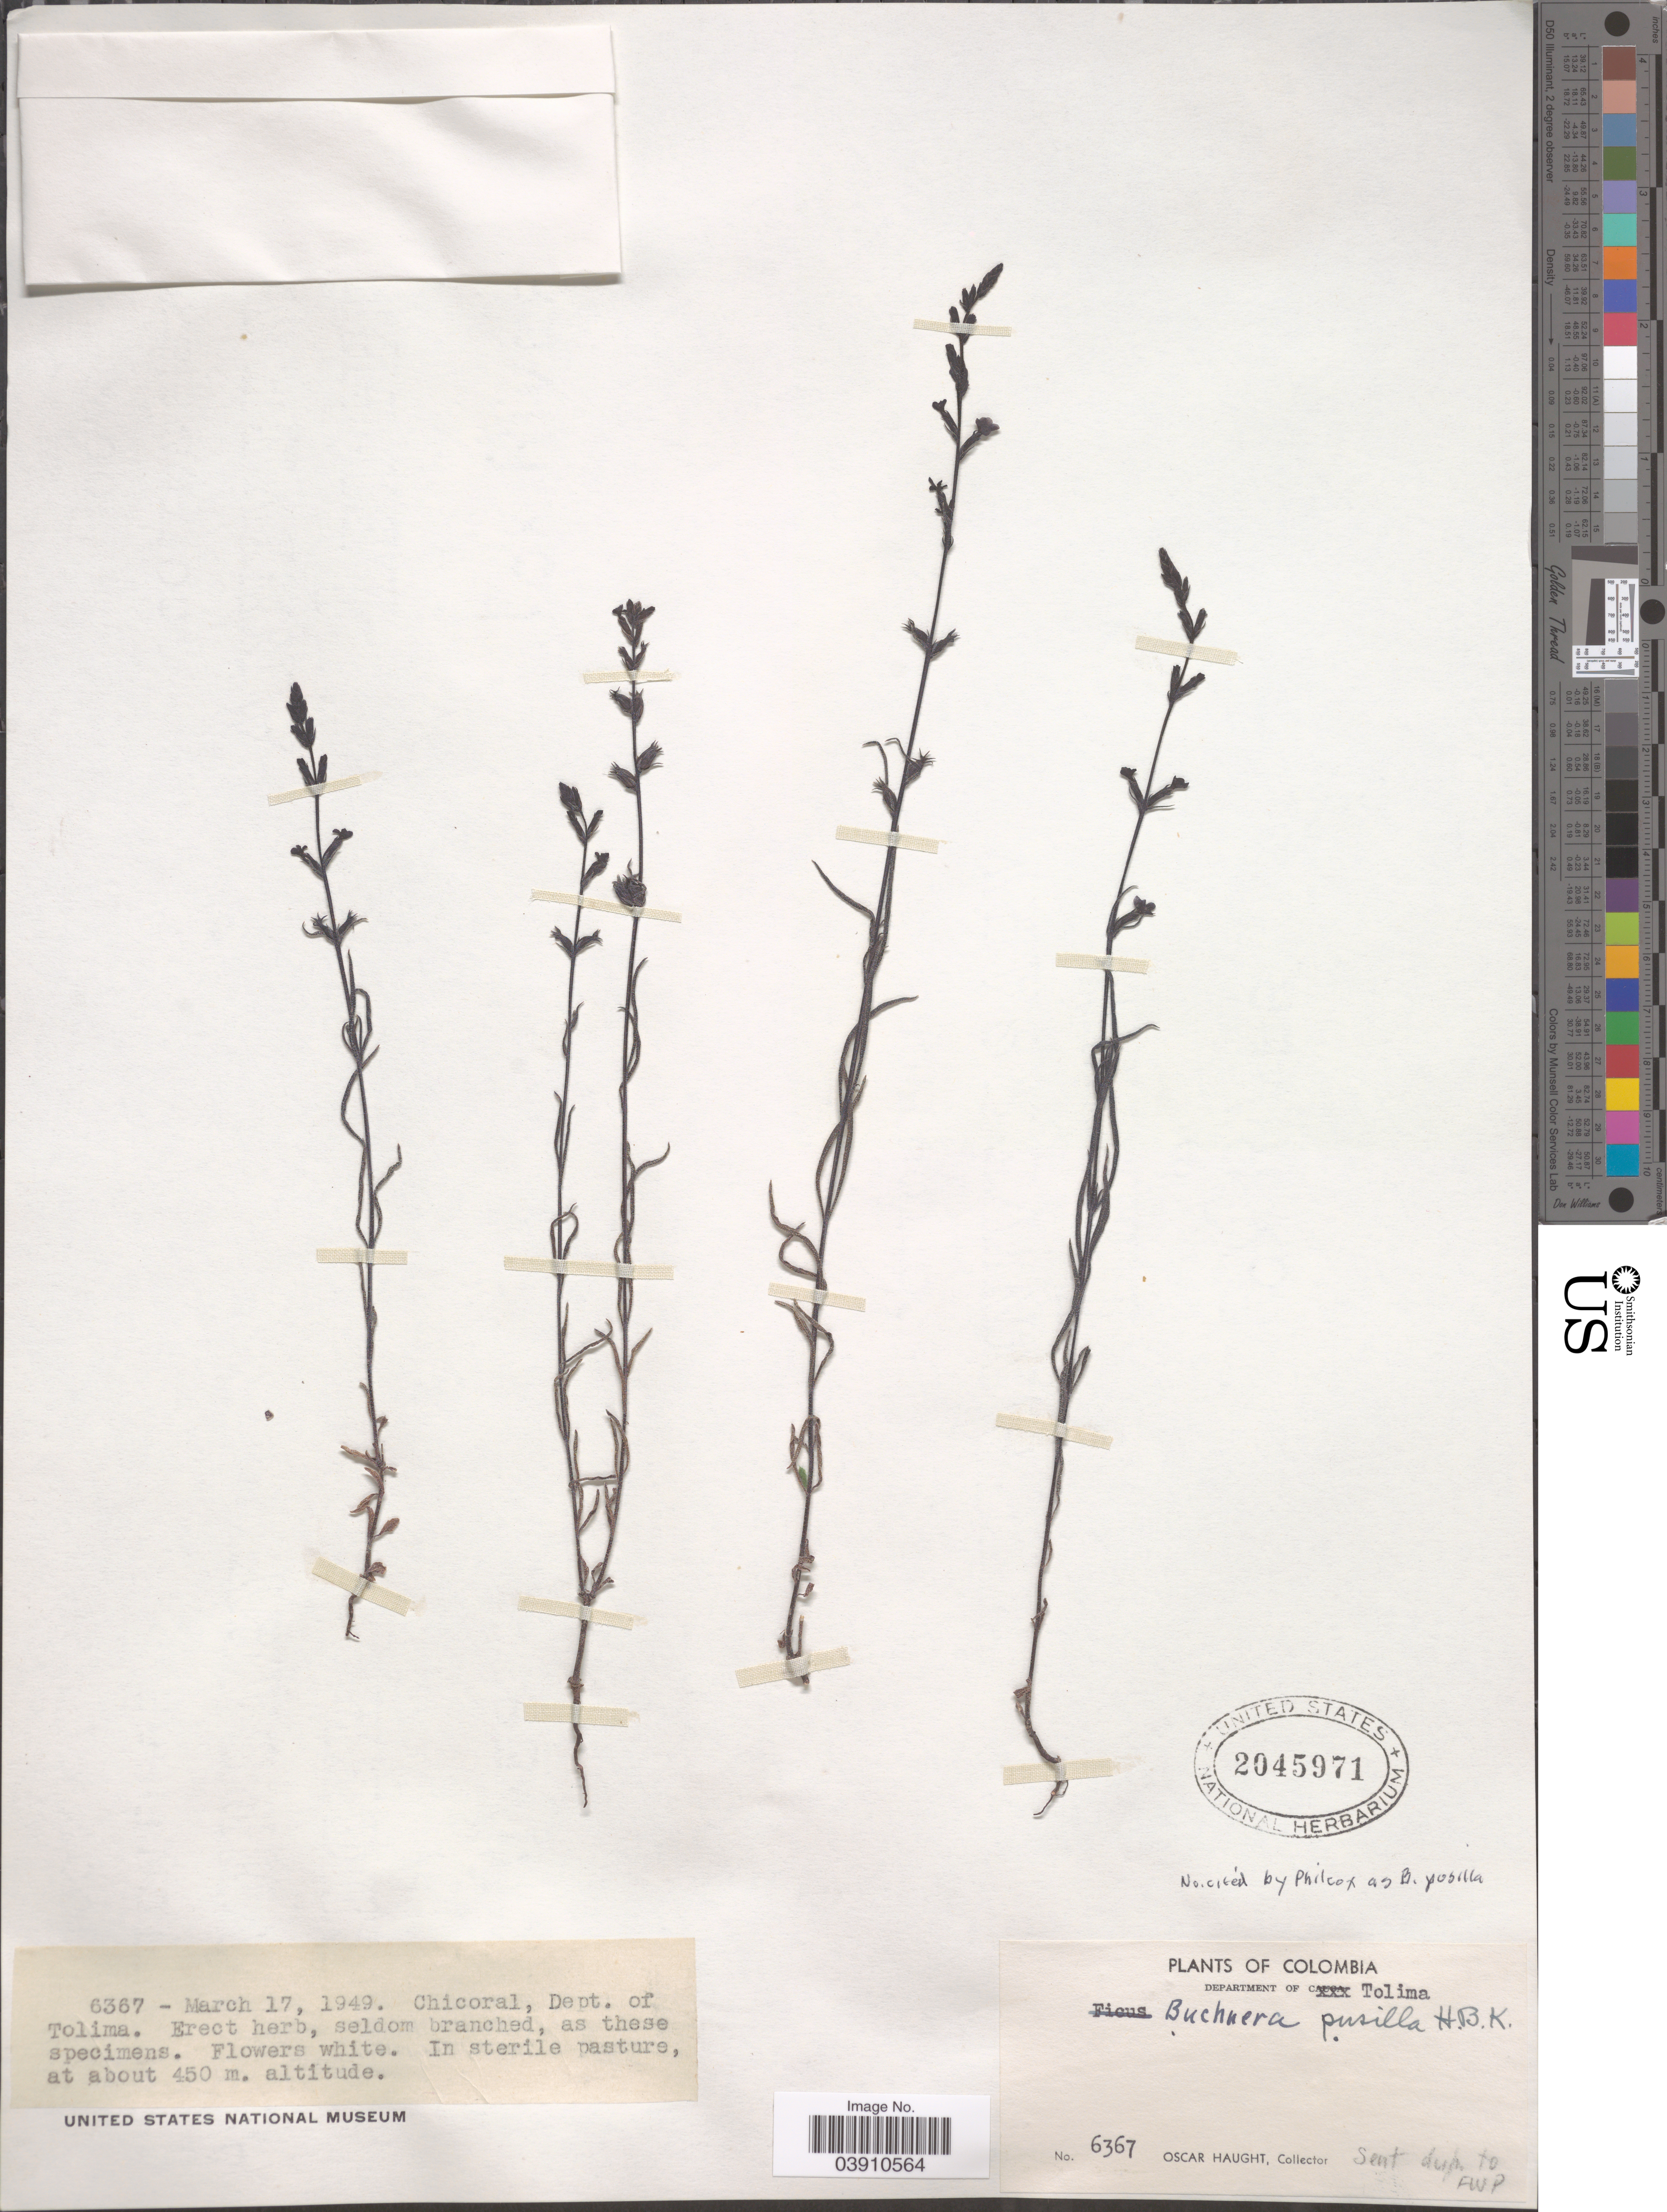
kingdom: Plantae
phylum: Tracheophyta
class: Magnoliopsida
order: Lamiales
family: Orobanchaceae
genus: Buchnera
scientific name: Buchnera pusilla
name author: Kunth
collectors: O. L. Haught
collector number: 6367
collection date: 1949-03-17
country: Colombia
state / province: Tolima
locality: Chicoral, Dept. of Tolima. Department of Tolima.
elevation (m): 450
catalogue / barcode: US 2045971